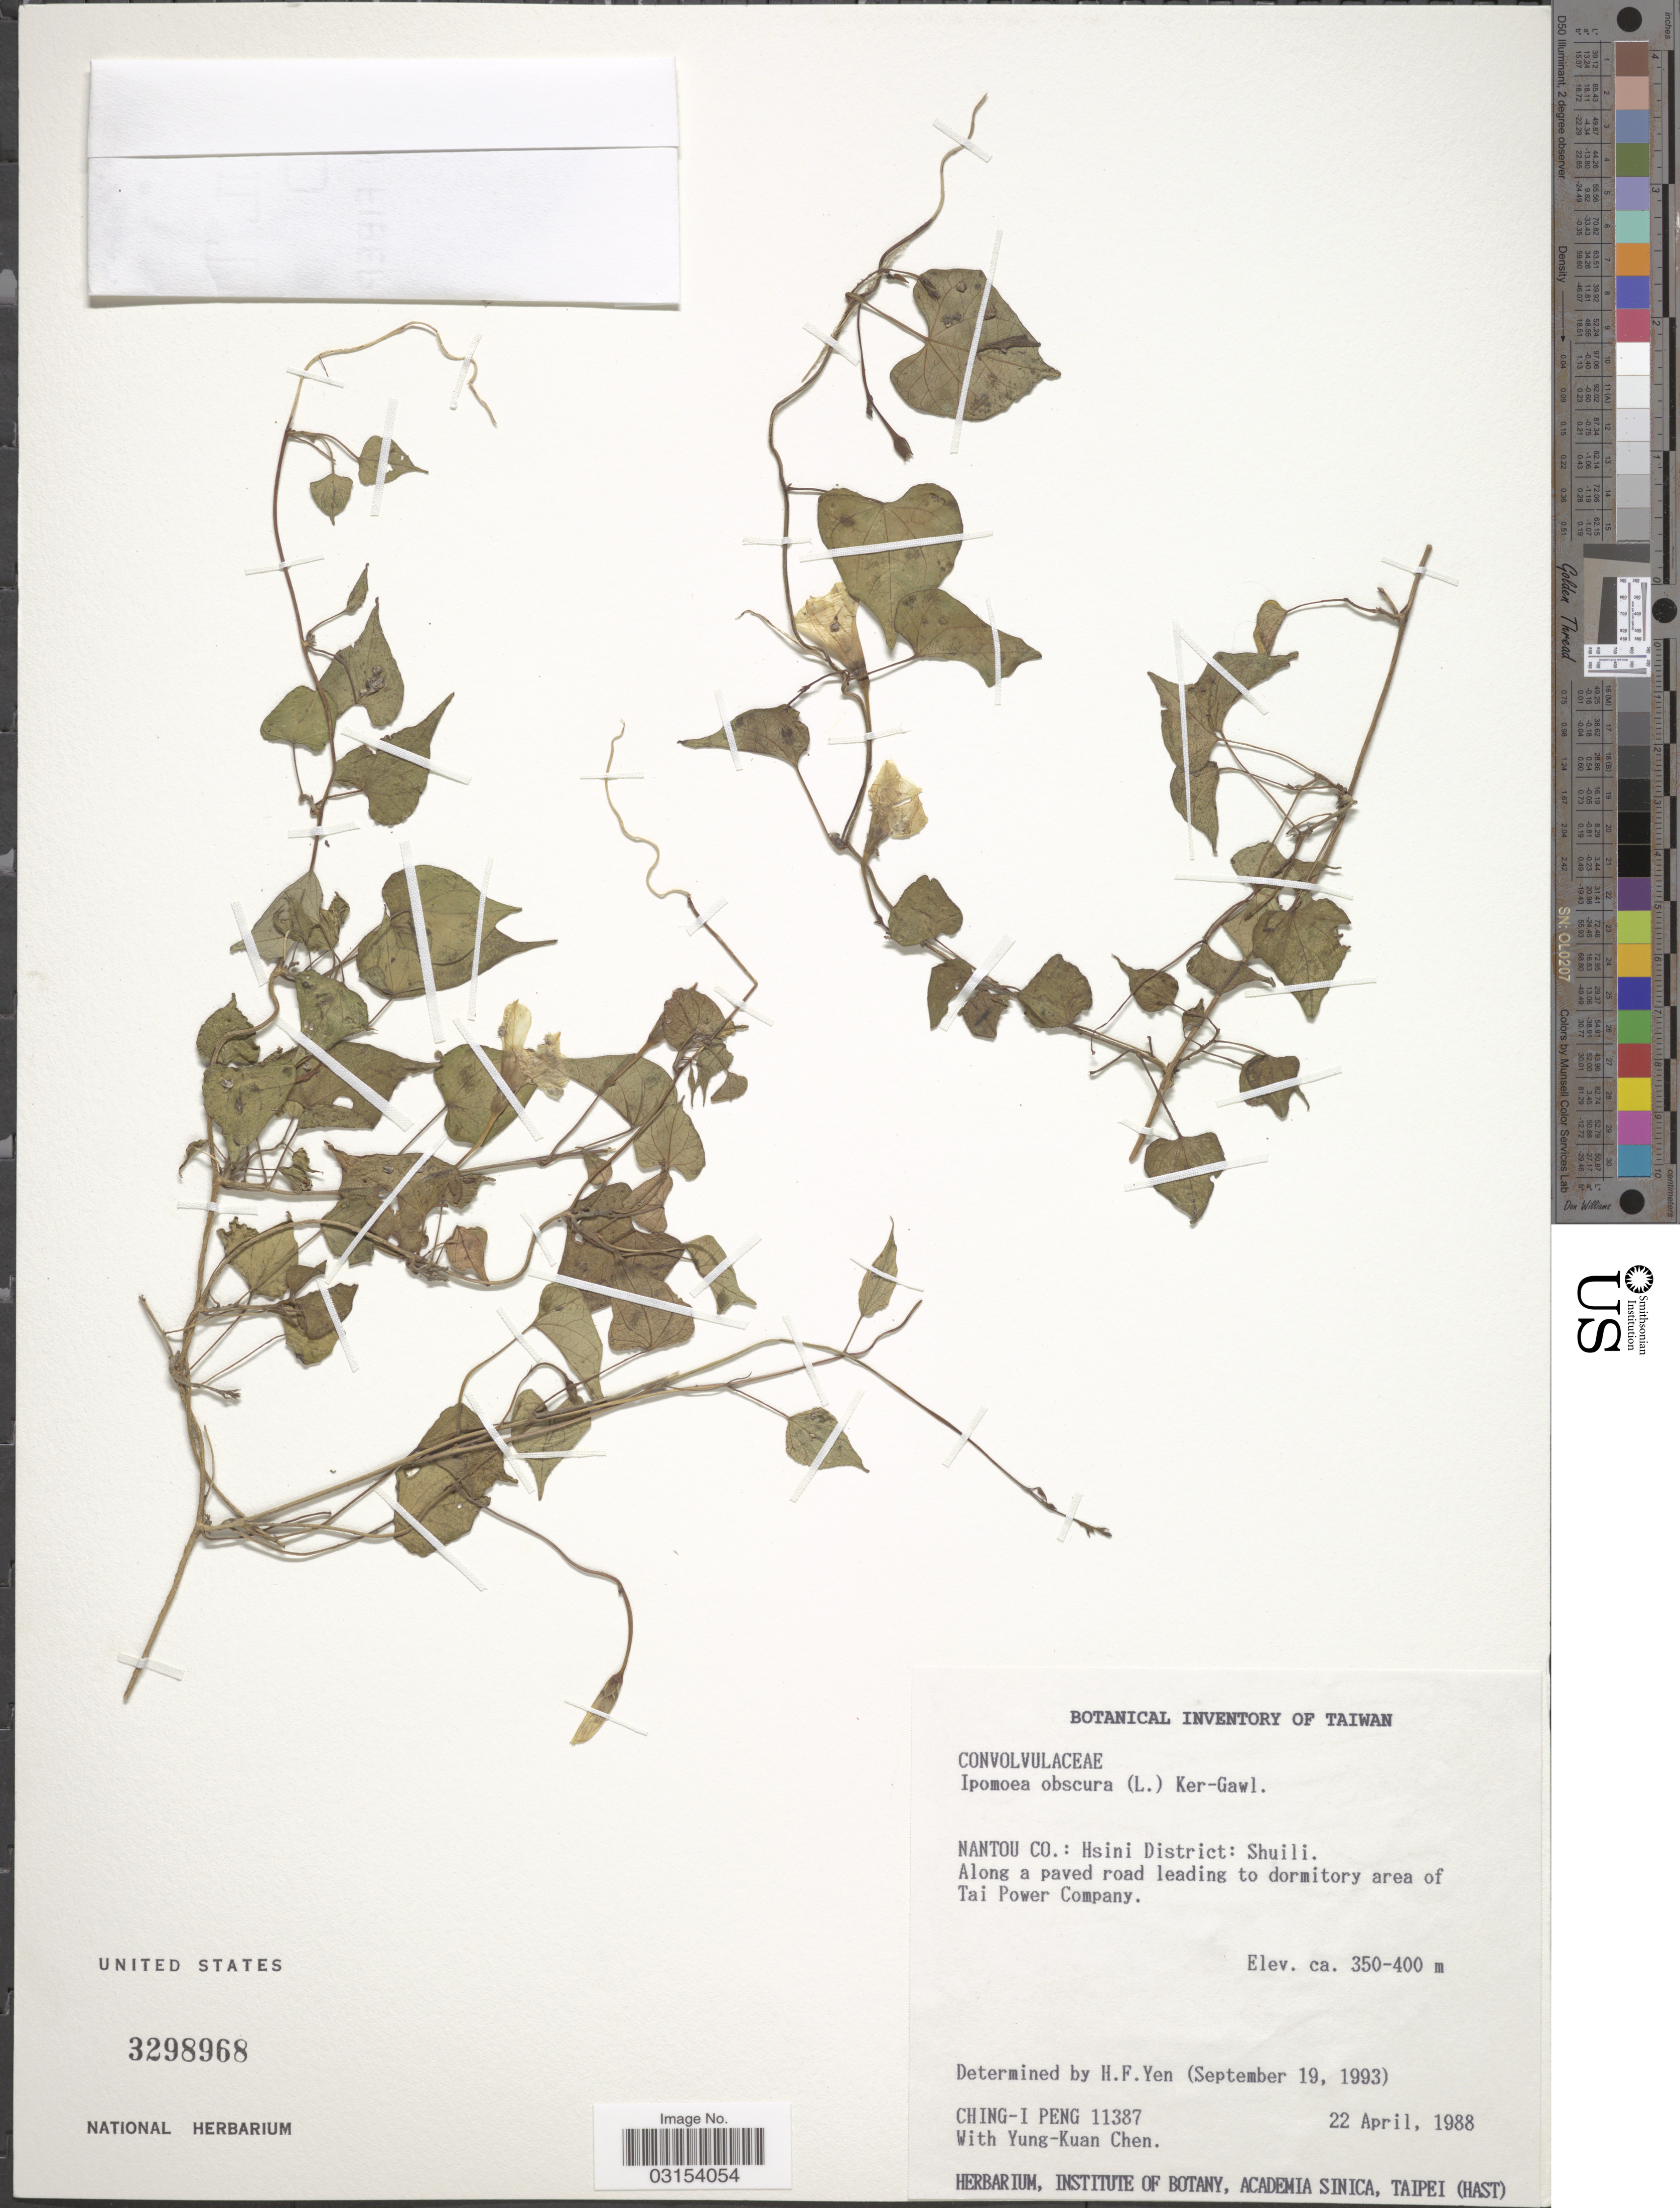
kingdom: Plantae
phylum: Tracheophyta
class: Magnoliopsida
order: Solanales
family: Convolvulaceae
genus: Ipomoea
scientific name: Ipomoea obscura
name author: (L.) Ker Gawl.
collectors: C.-I Peng & Y. K. Chen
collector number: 11387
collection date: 1988-04-22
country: Taiwan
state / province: Nantou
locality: Nantou Co.: Hsini District: Shuili, Along a paved road leading to dormitory area of Tai Power Company.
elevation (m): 350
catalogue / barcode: US 3298968